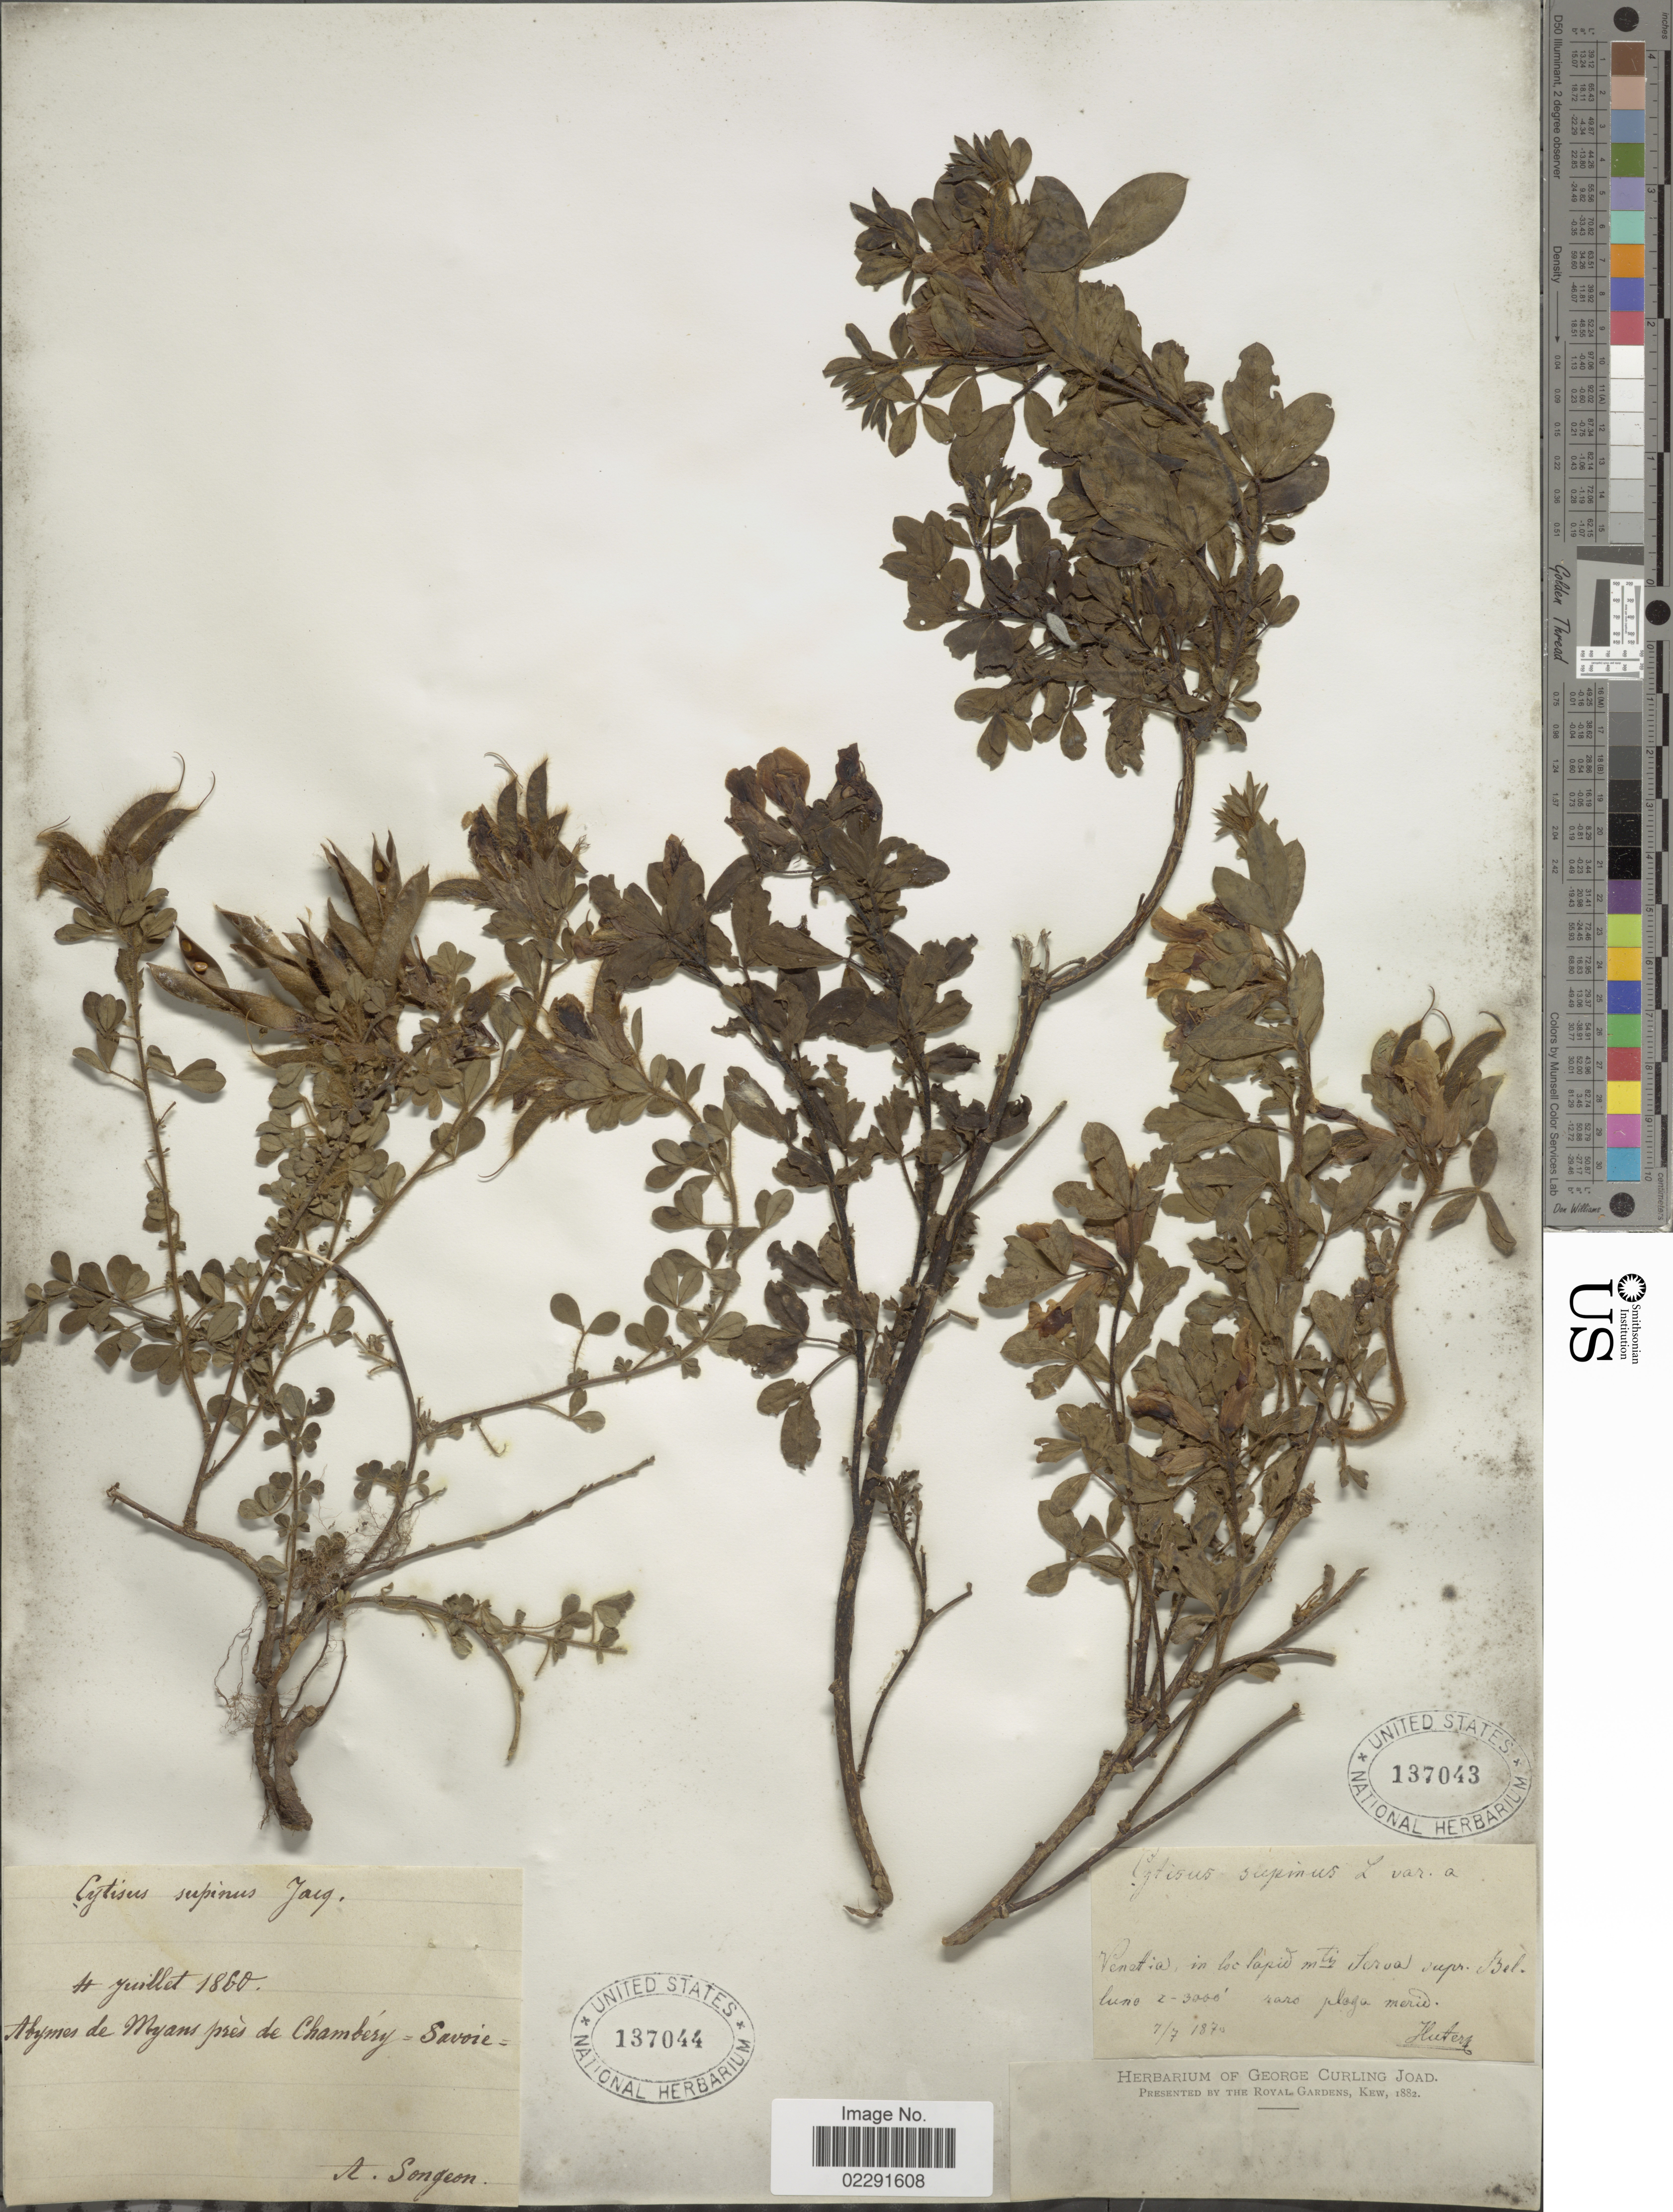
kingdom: Plantae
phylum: Tracheophyta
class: Magnoliopsida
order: Fabales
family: Fabaceae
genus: Cytisus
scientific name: Cytisus supinus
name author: L.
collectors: -. Huter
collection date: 1870-07-07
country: Italy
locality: Venetia, in loc lapid mtis Serva supr. Bel. luno, raro plago merid. [interpreted]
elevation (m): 610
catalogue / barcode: US 137044-2